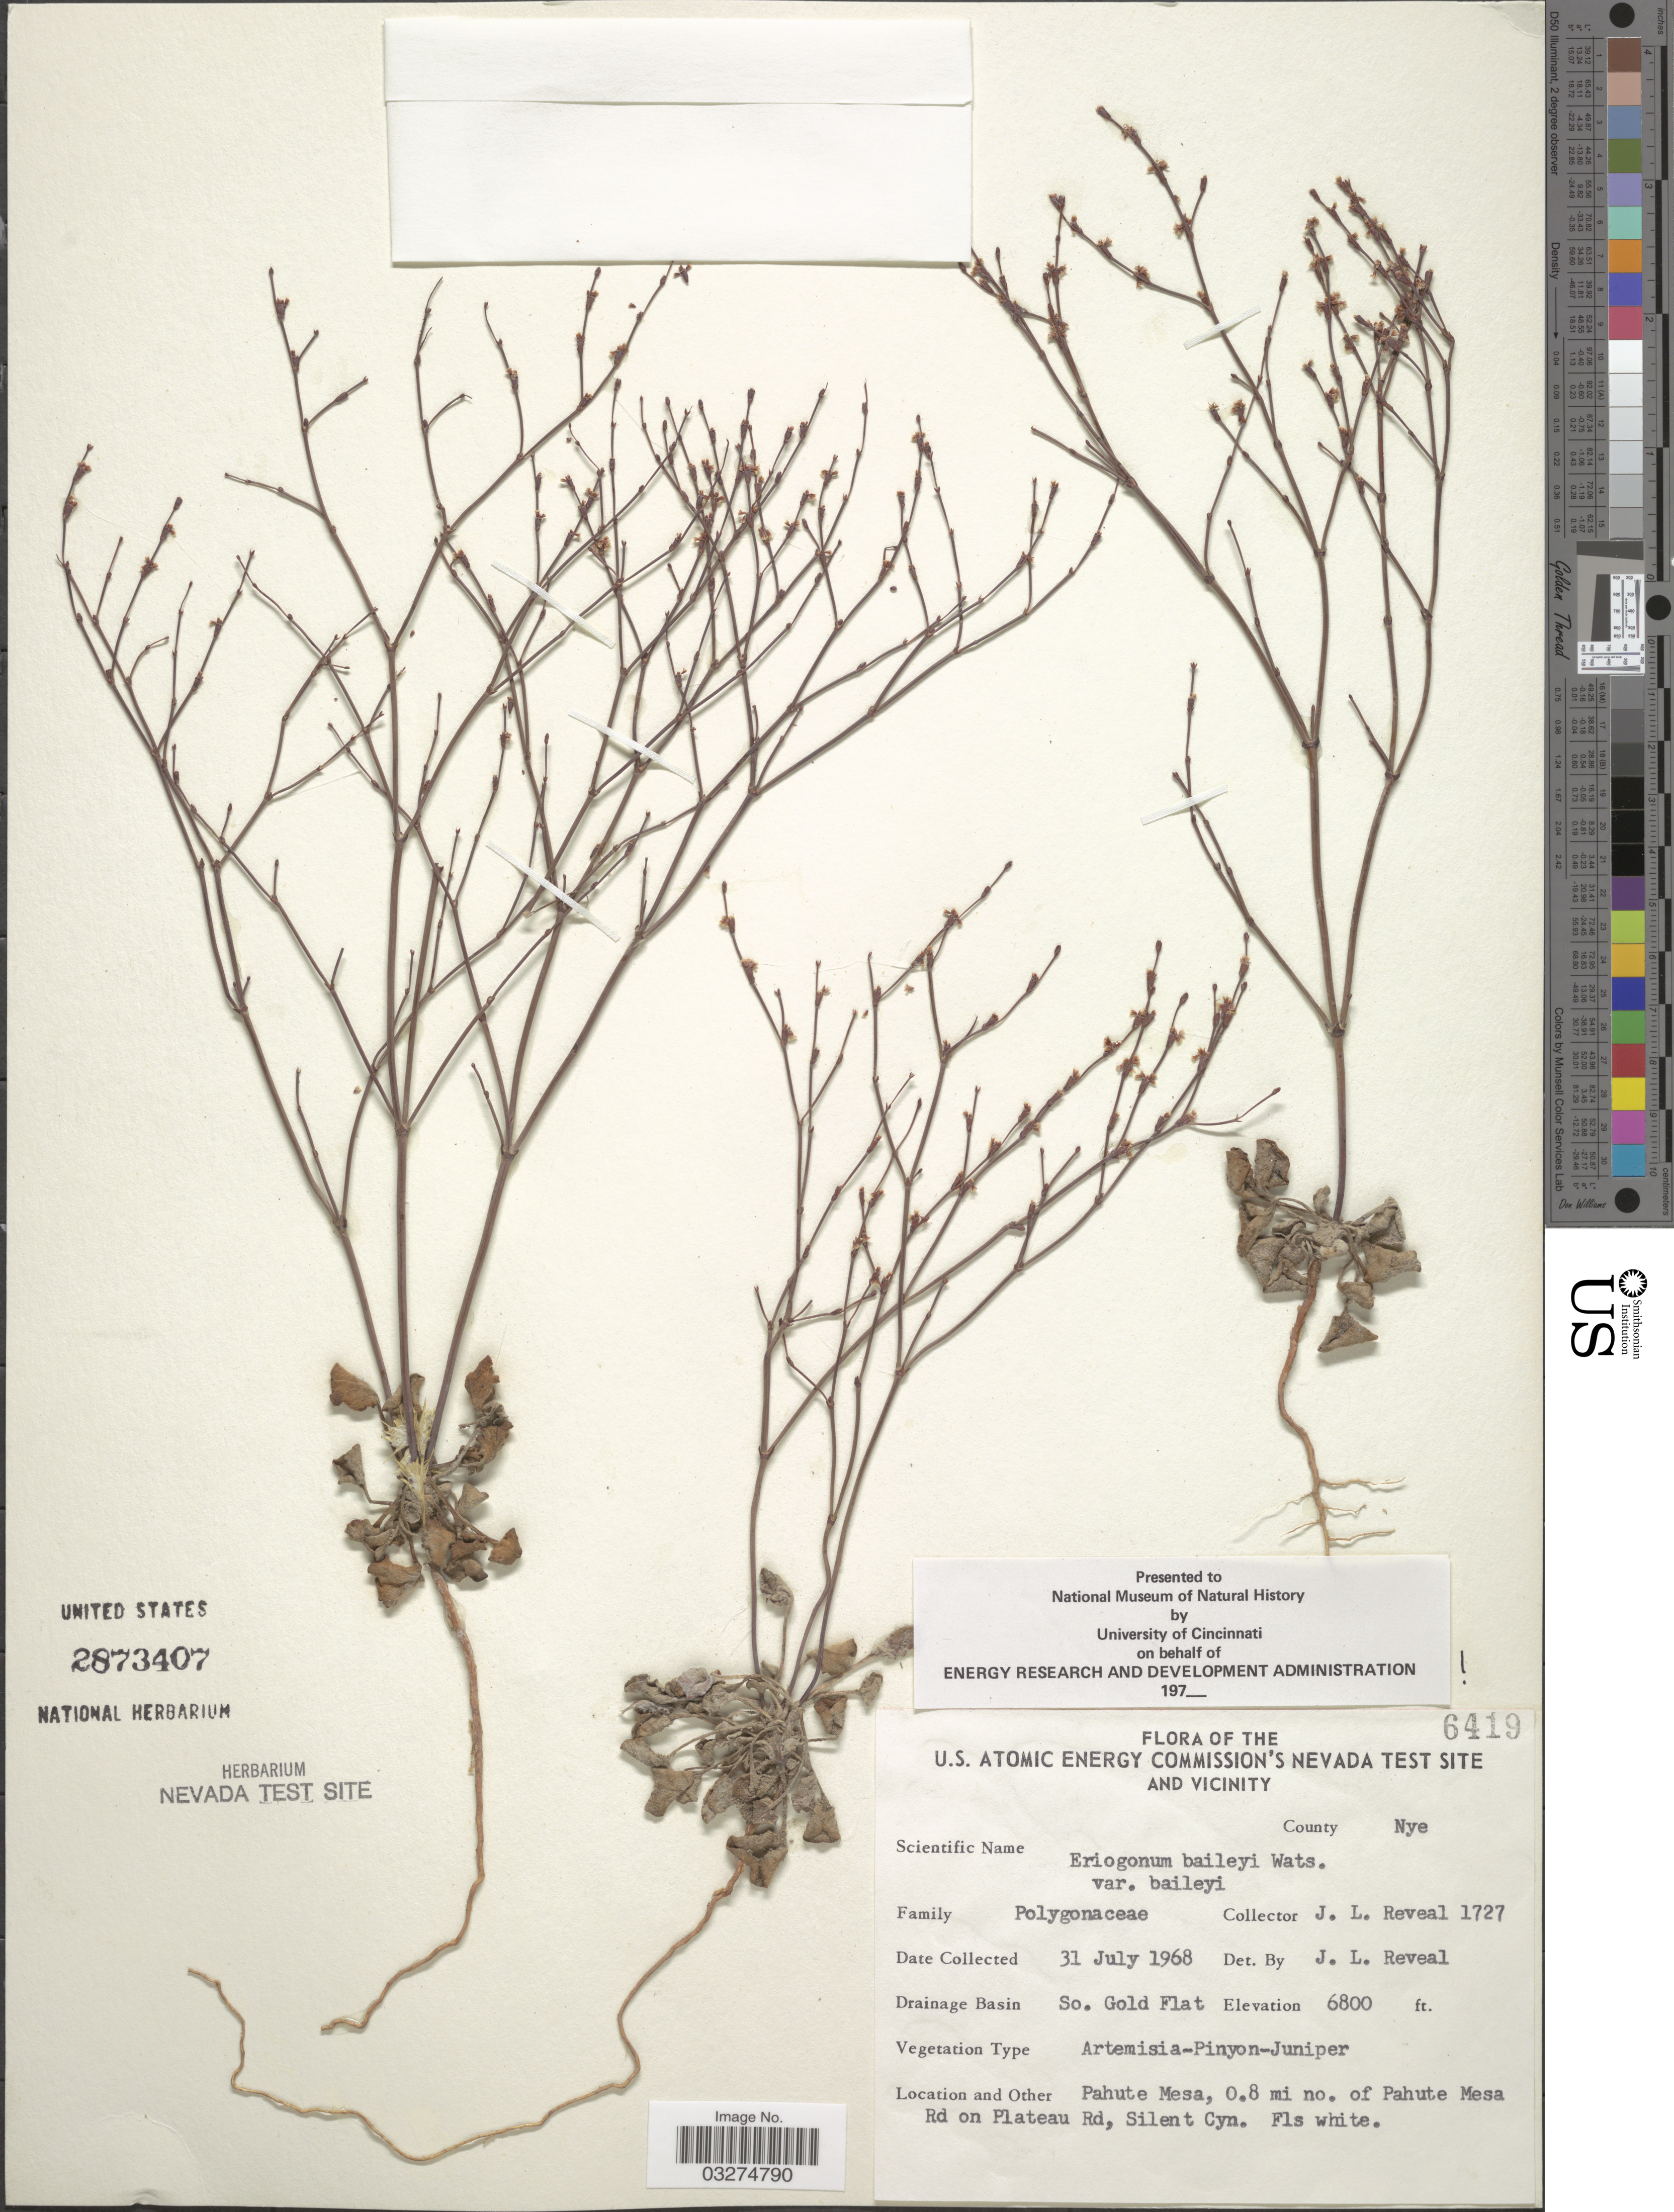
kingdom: Plantae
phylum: Tracheophyta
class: Magnoliopsida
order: Caryophyllales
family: Polygonaceae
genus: Eriogonum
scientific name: Eriogonum baileyi var. baileyi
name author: S. Watson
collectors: J. L. Reveal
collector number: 6419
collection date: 1968-07-31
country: United States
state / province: Nevada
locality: U.S. Atomic Energy Commission's Nevada Test Site and Vicinity. County Nye. Drainage Basin So. Gold Flat. Pahute Mesa, 0.8 mi no. of Pahute Mesa Rd on Plateau Rd, Silent Cyn.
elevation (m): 2073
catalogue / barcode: US 2873407